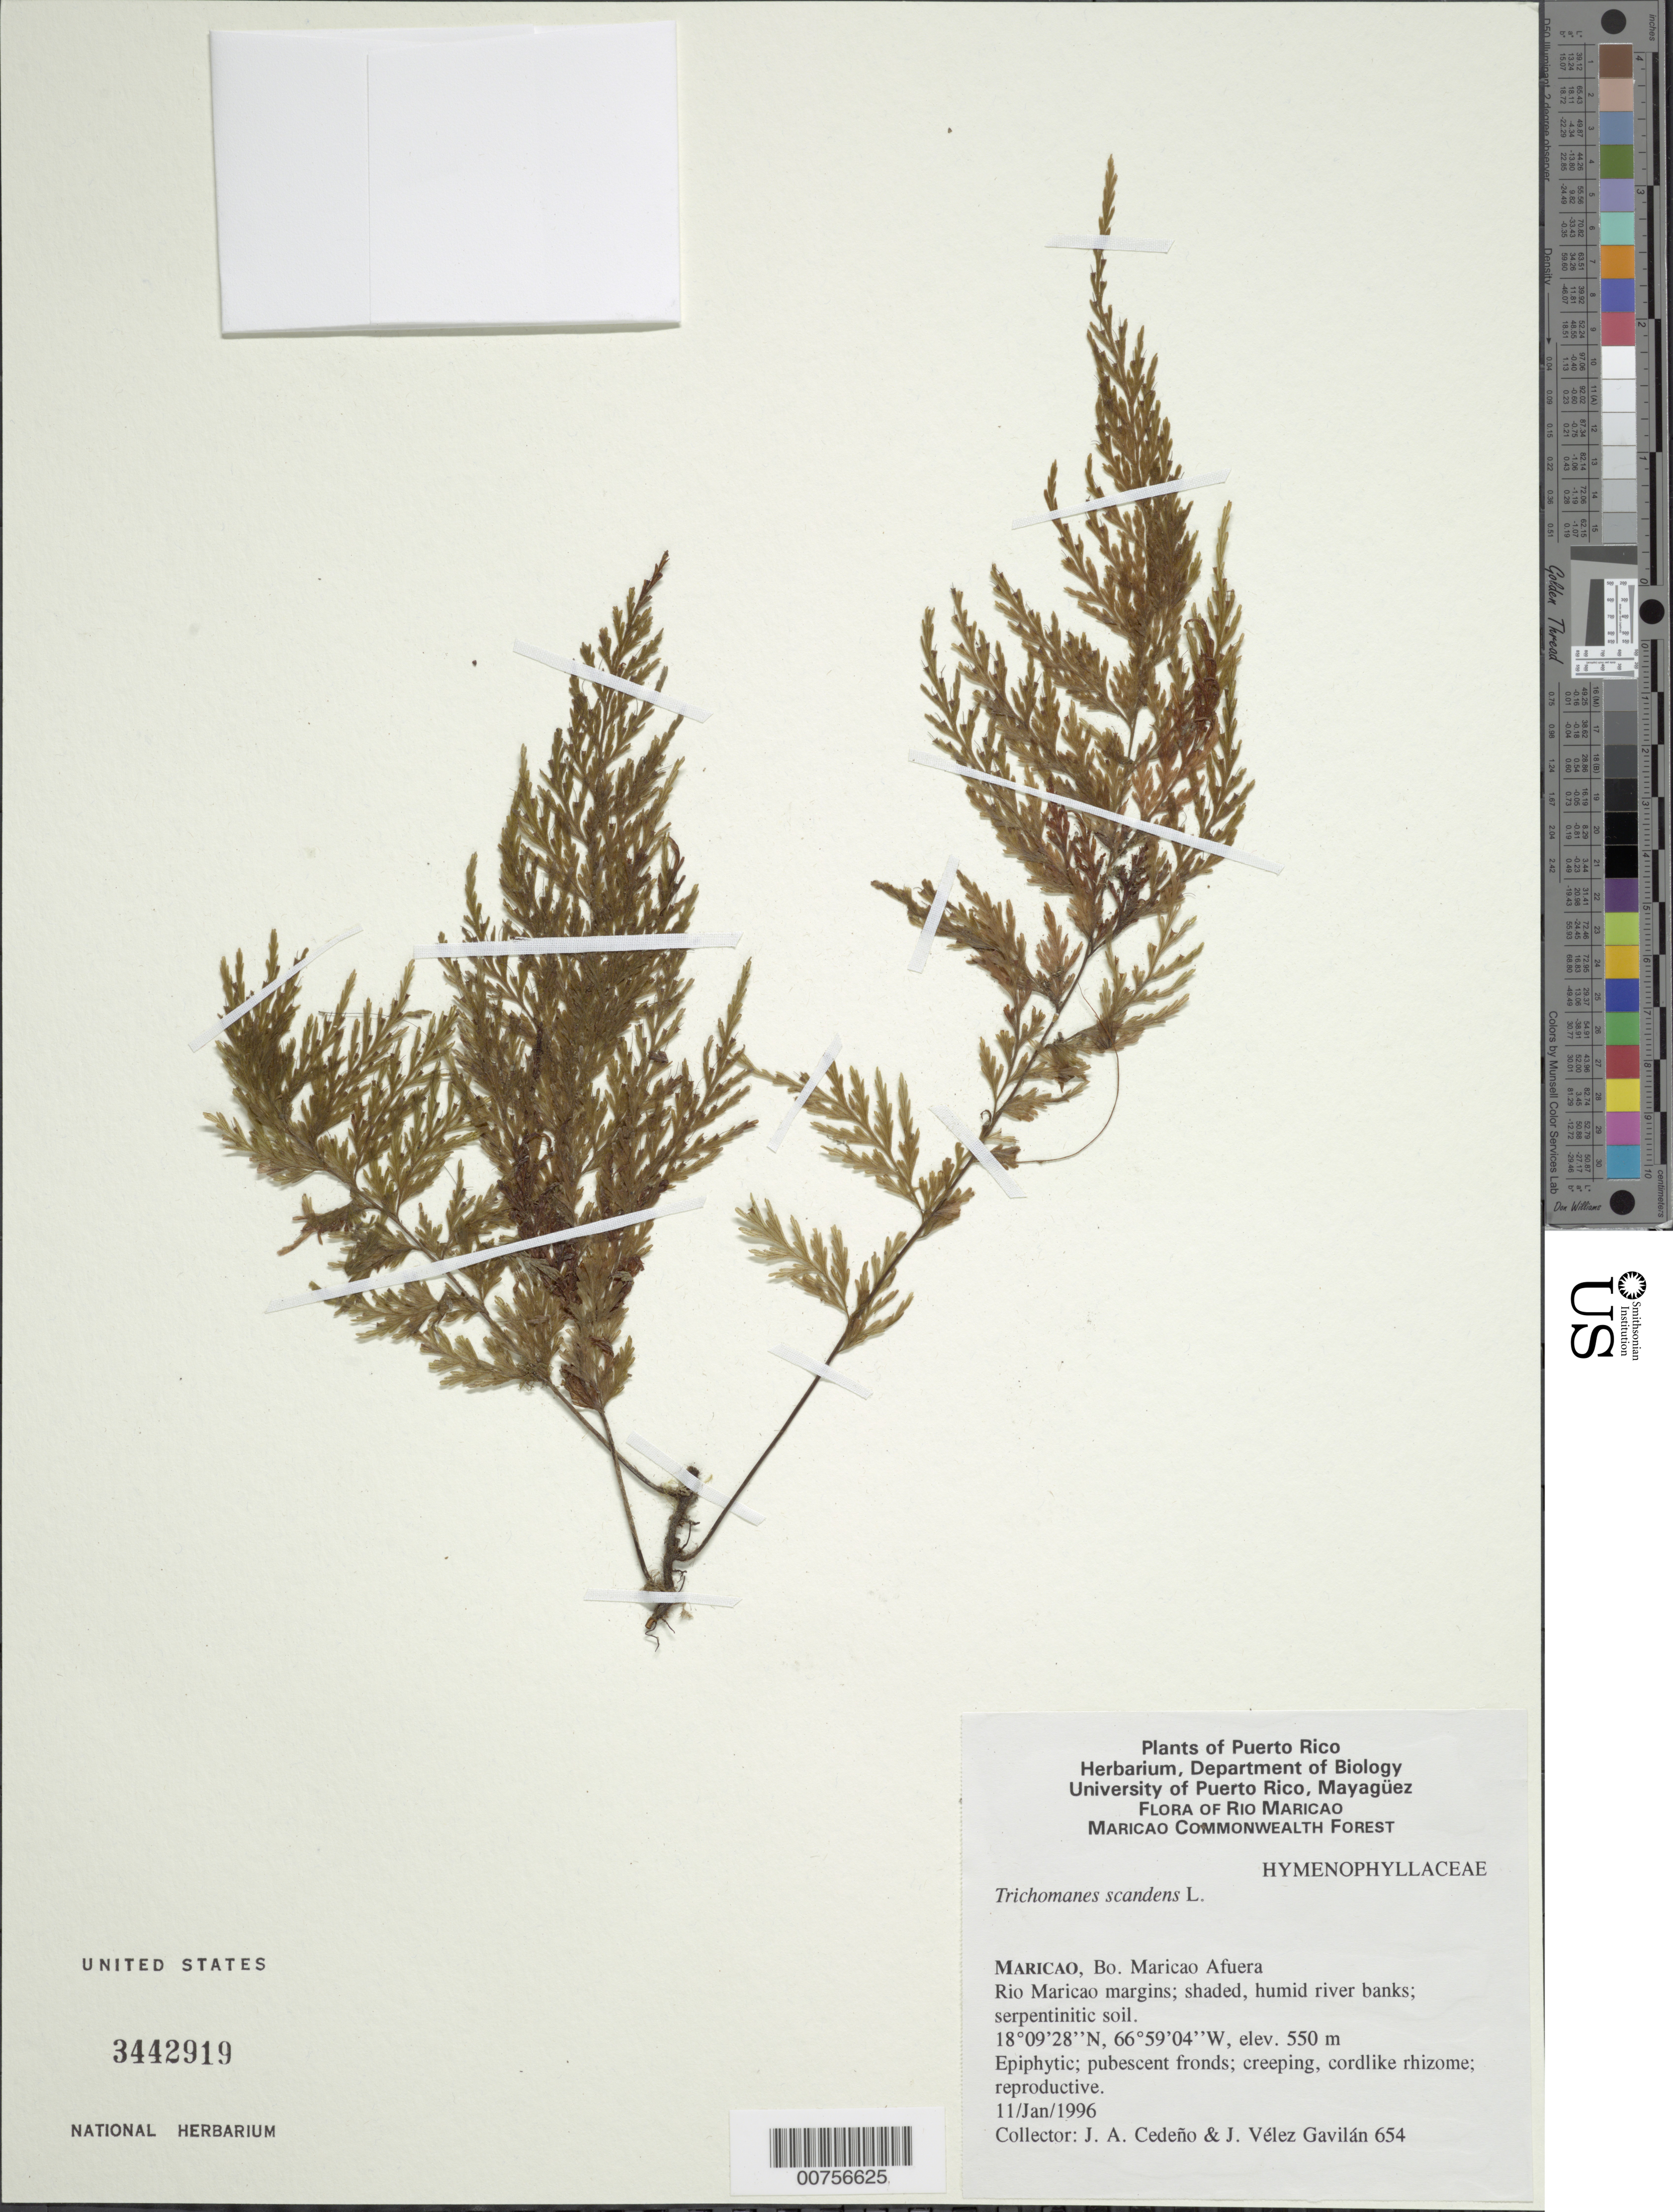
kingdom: Plantae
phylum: Tracheophyta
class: Polypodiopsida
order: Hymenophyllales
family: Hymenophyllaceae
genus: Trichomanes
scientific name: Trichomanes scandens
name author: L.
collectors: J. A. Cedeño M. & J. Vélez-Gavilán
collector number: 654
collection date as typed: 11 Jan 1996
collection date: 1996-01-11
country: Puerto Rico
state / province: Maricao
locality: Maricao: Bo. Maricao Afuera. Río Maricao margins.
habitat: Shaded, humid river banks; serpentinitic soil.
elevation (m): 550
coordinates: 18.15777778, -66.98444444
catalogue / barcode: US 3442919